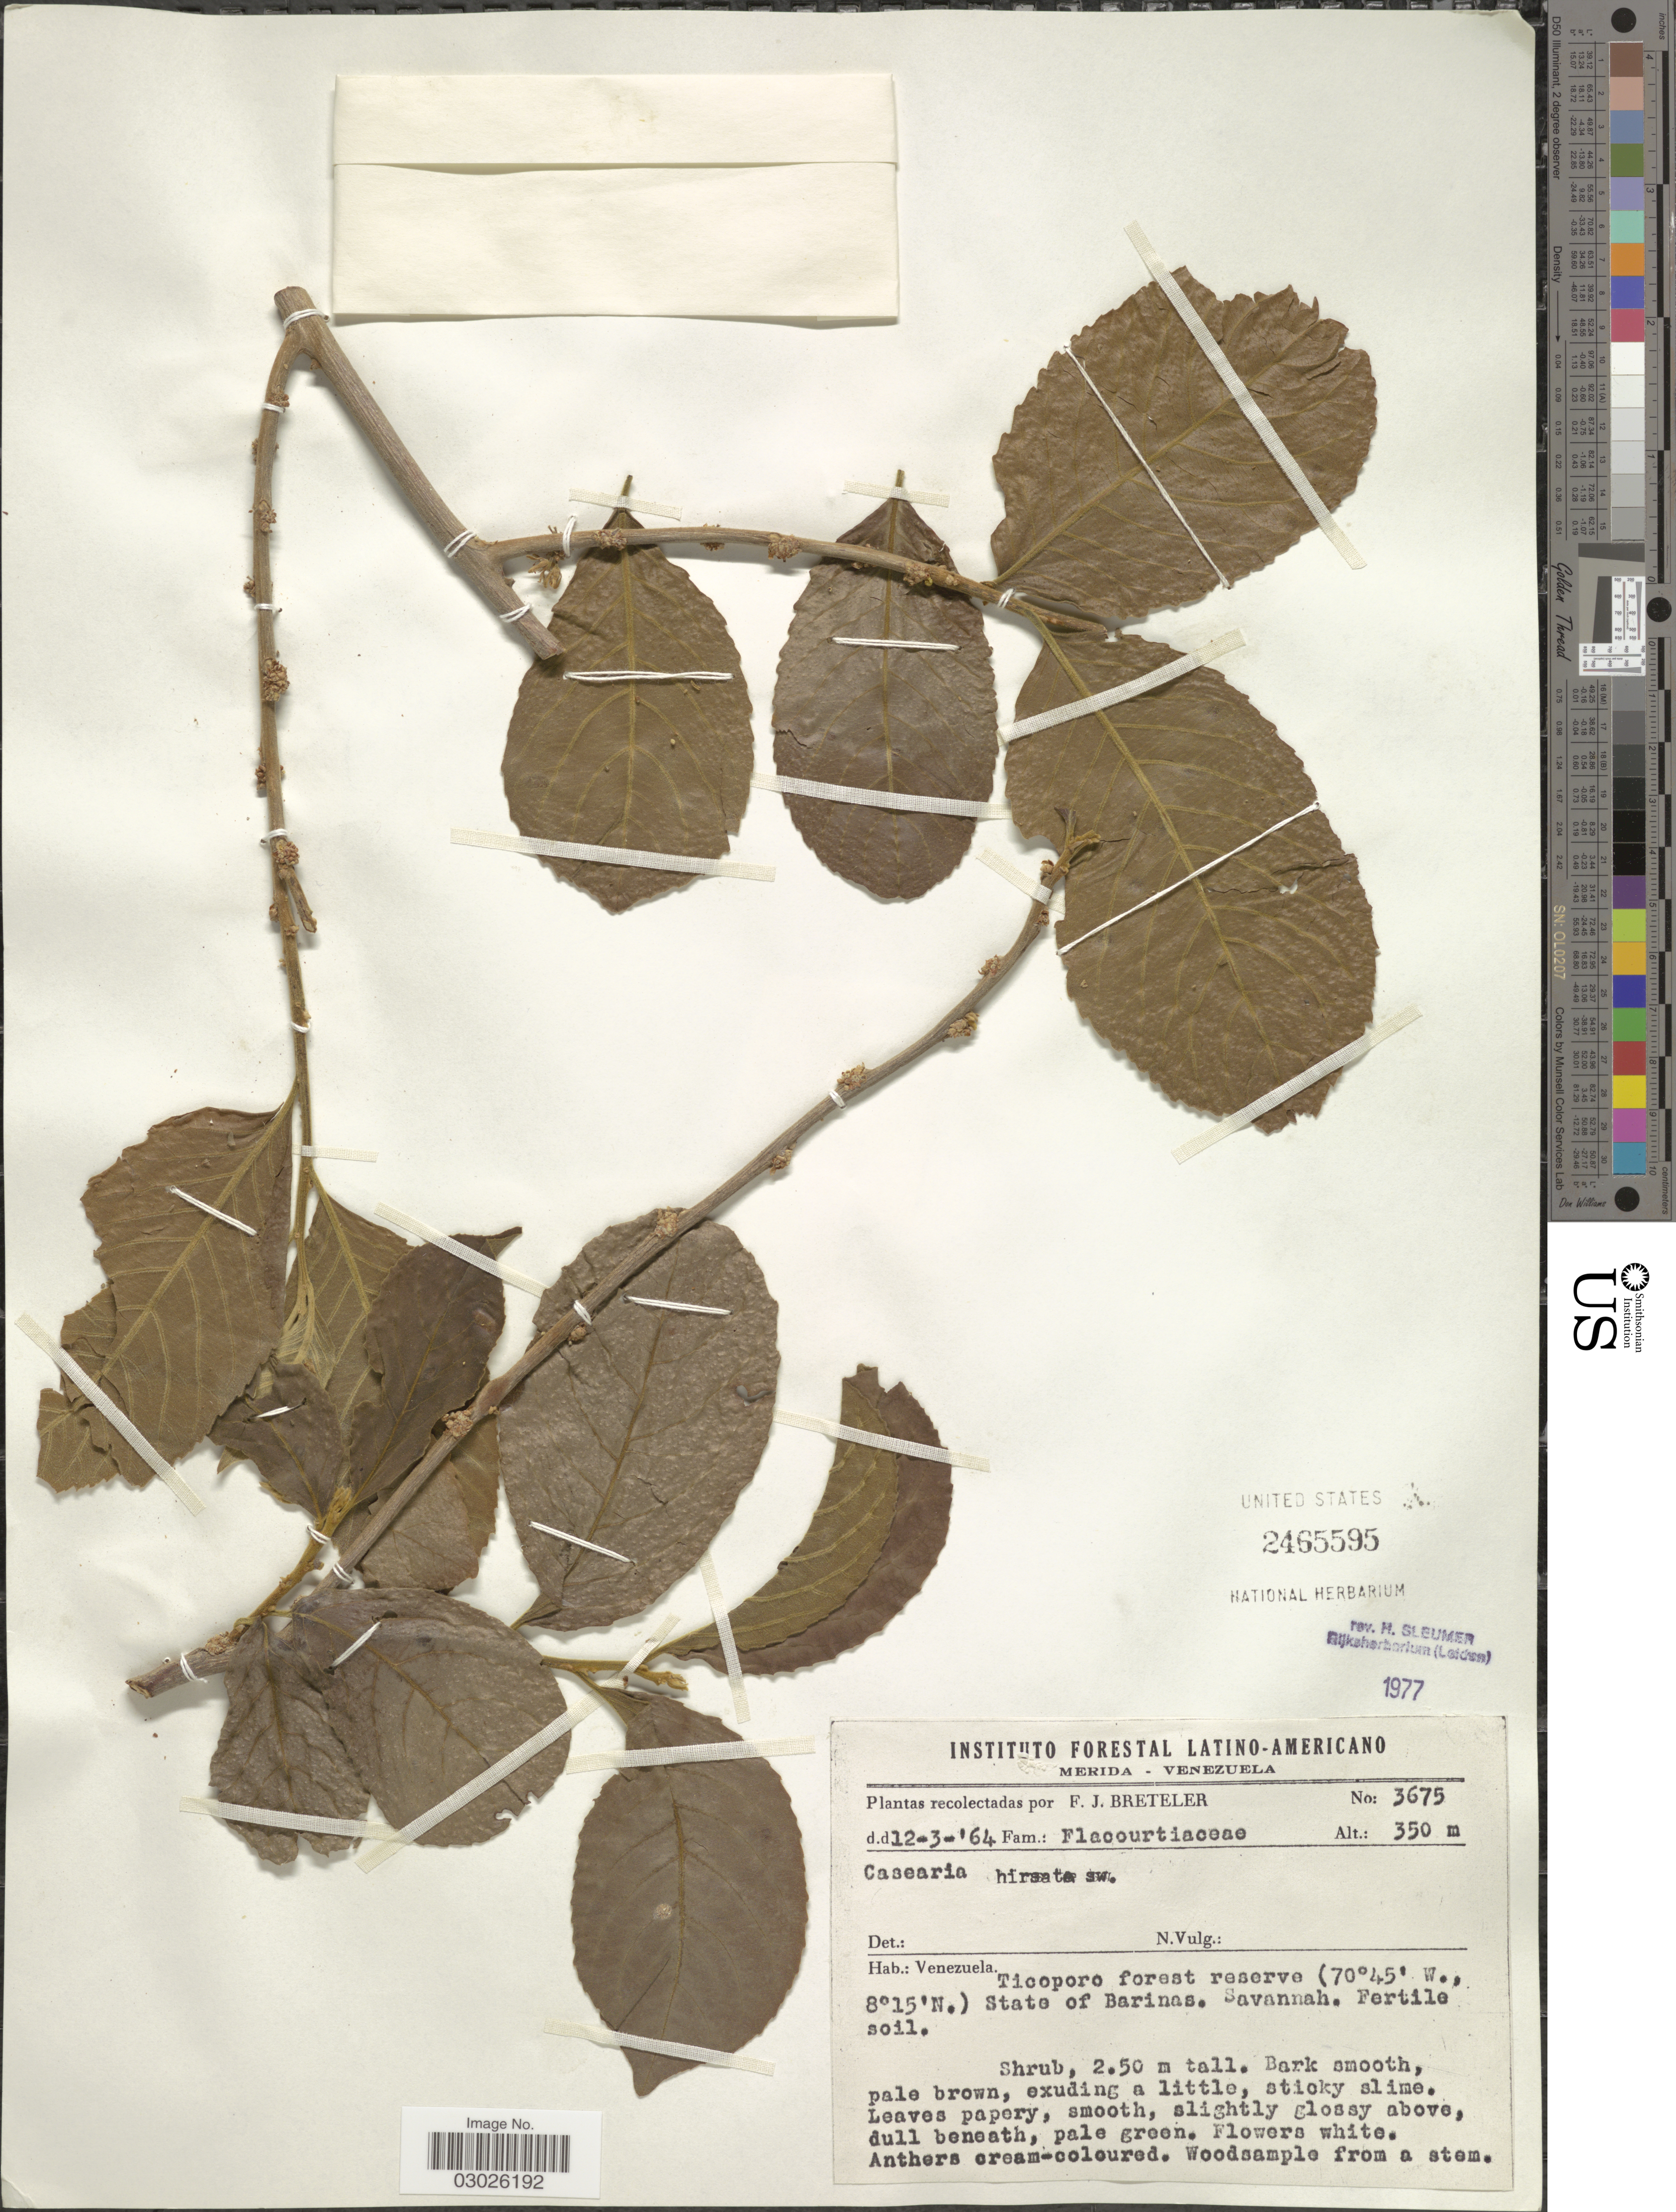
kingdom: Plantae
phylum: Tracheophyta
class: Magnoliopsida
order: Malpighiales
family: Salicaceae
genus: Casearia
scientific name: Casearia hirsuta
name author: Sw.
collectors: F. J. Breteler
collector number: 3675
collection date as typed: Transcribed d/m/y: 12/3/64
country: Venezuela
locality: Ticoporo forest reserve, State of Barinas, Savannah.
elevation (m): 350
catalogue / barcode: US 2465595